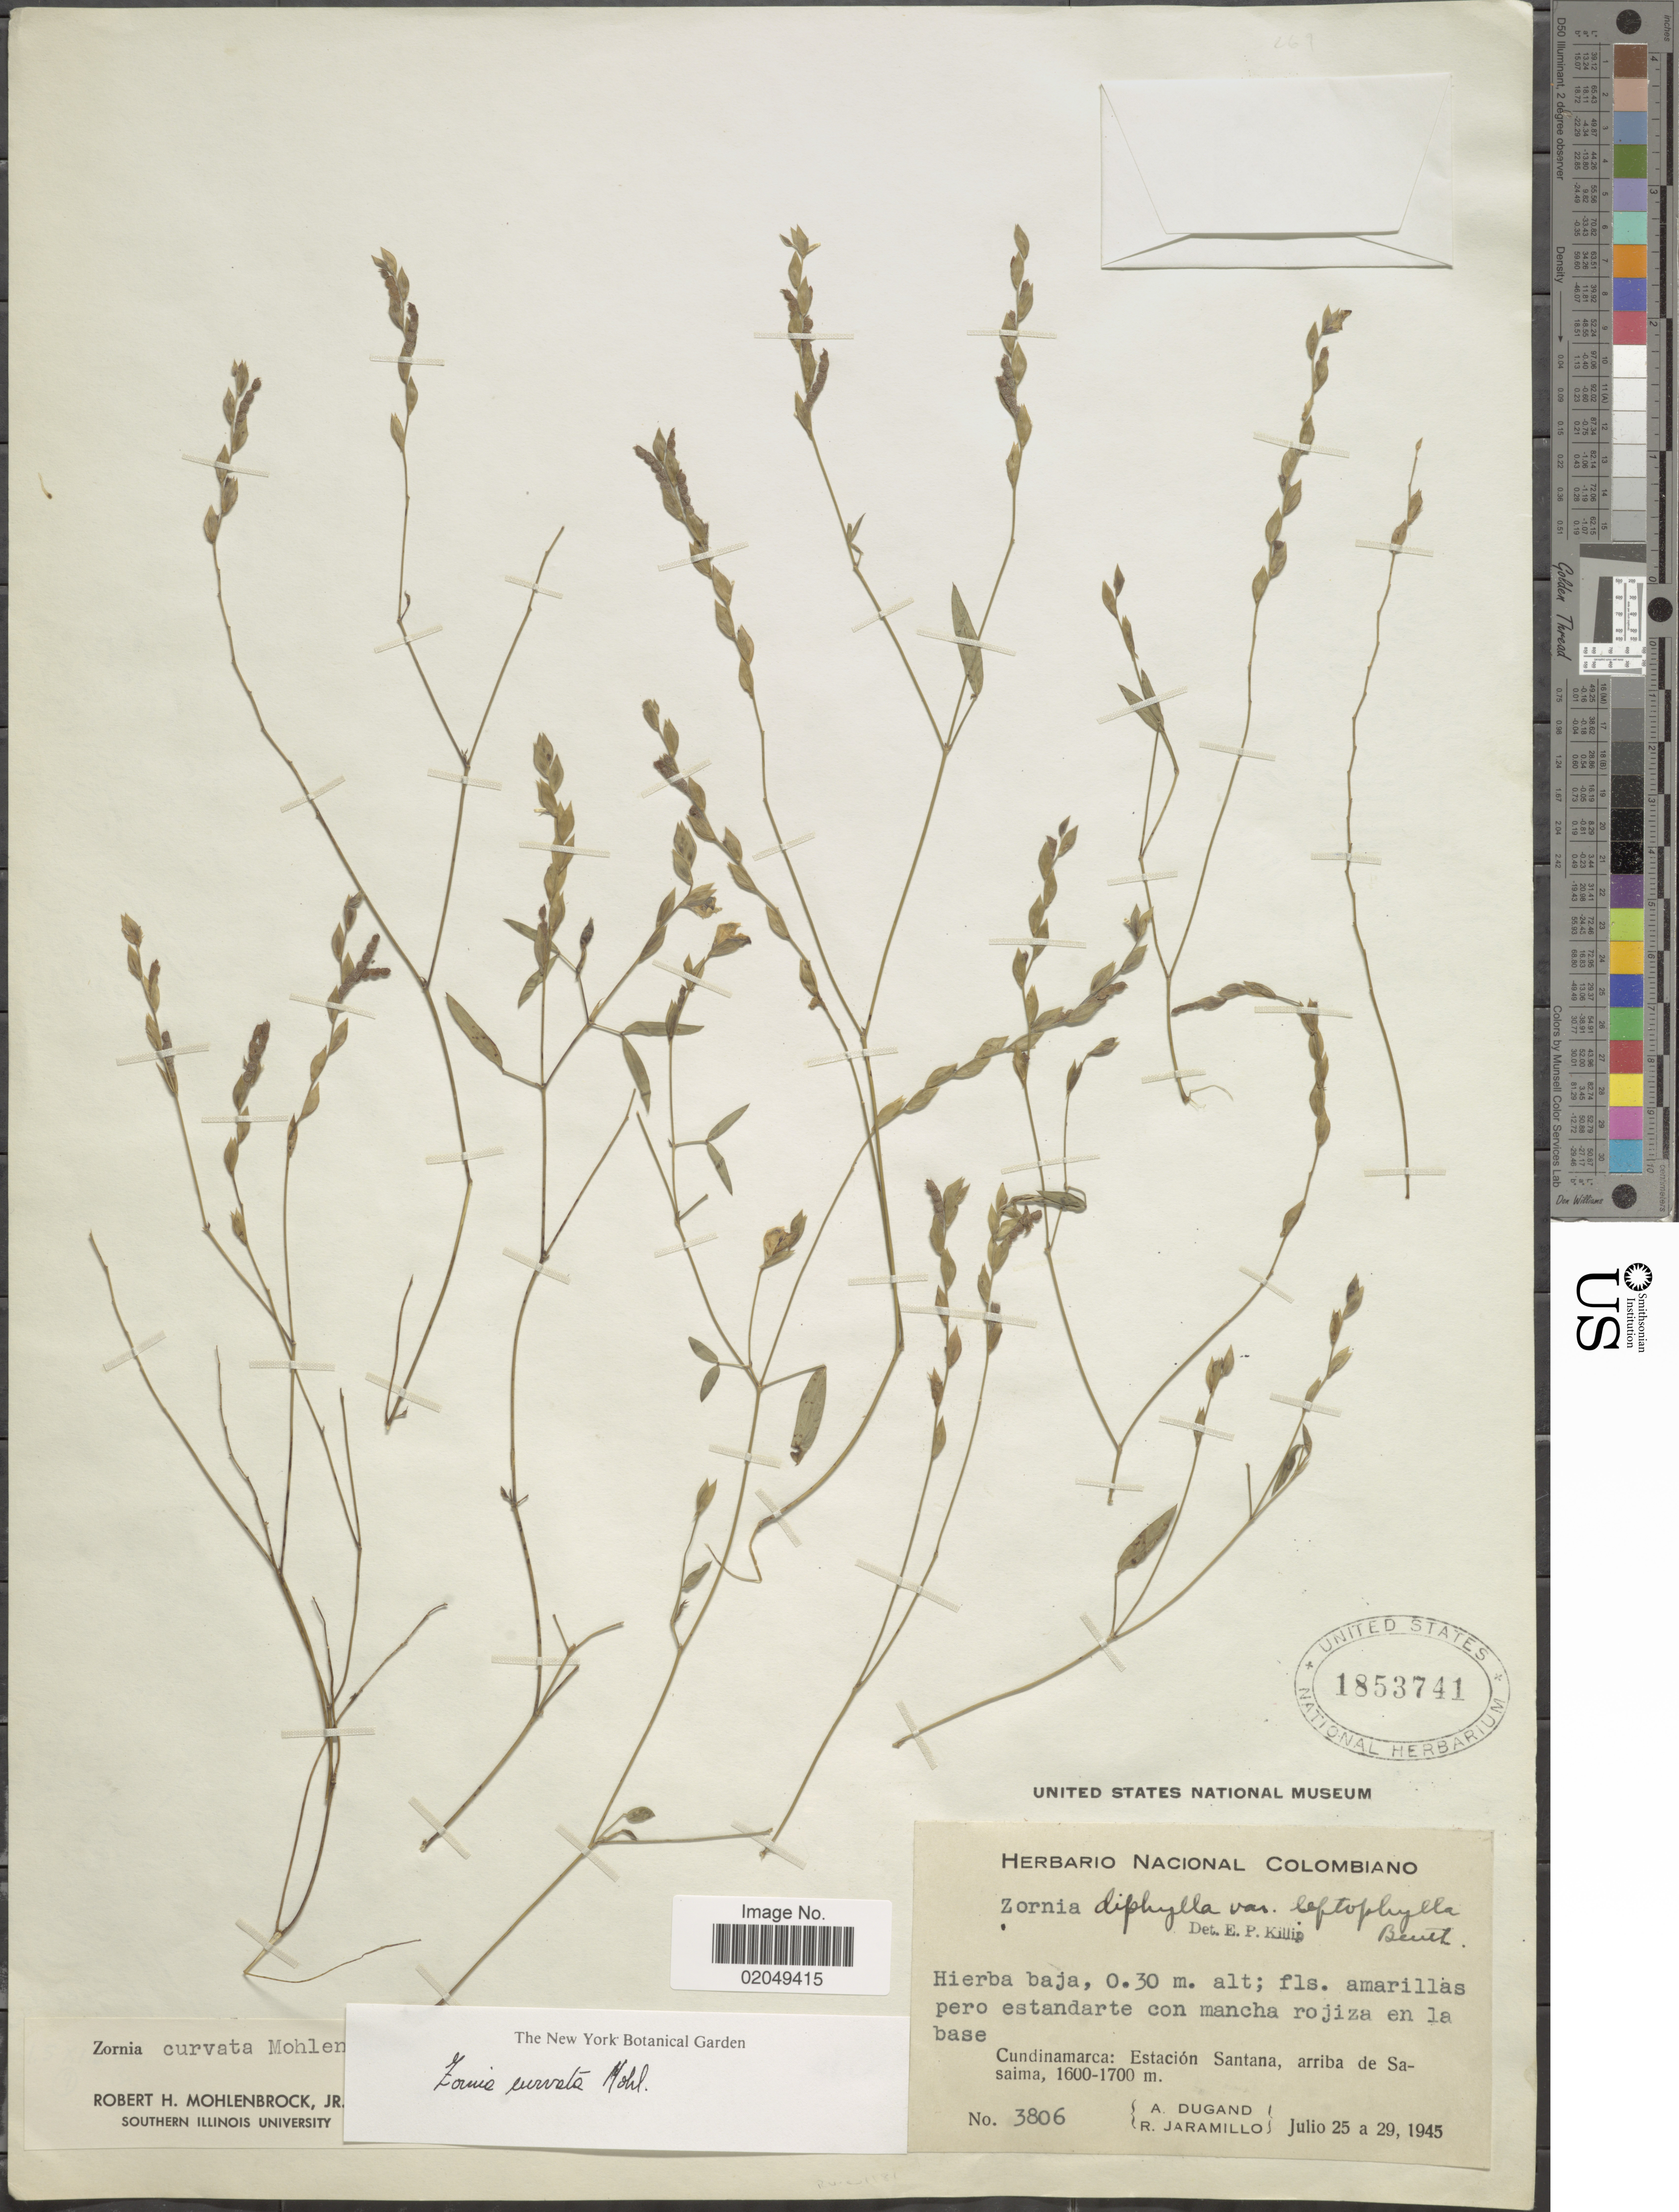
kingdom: Plantae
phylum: Tracheophyta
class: Magnoliopsida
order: Fabales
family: Fabaceae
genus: Zornia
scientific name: Zornia curvata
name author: Mohlenbr.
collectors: A. Dugand & R. Jaramillo M.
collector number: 3806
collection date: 1945-07-25/1945-07-29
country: Colombia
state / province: Cundinamarca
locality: Amraillas pero estandarte con mancha rojiza en la base, estacion, arriba de Sasaima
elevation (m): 1600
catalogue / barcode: US 1853741